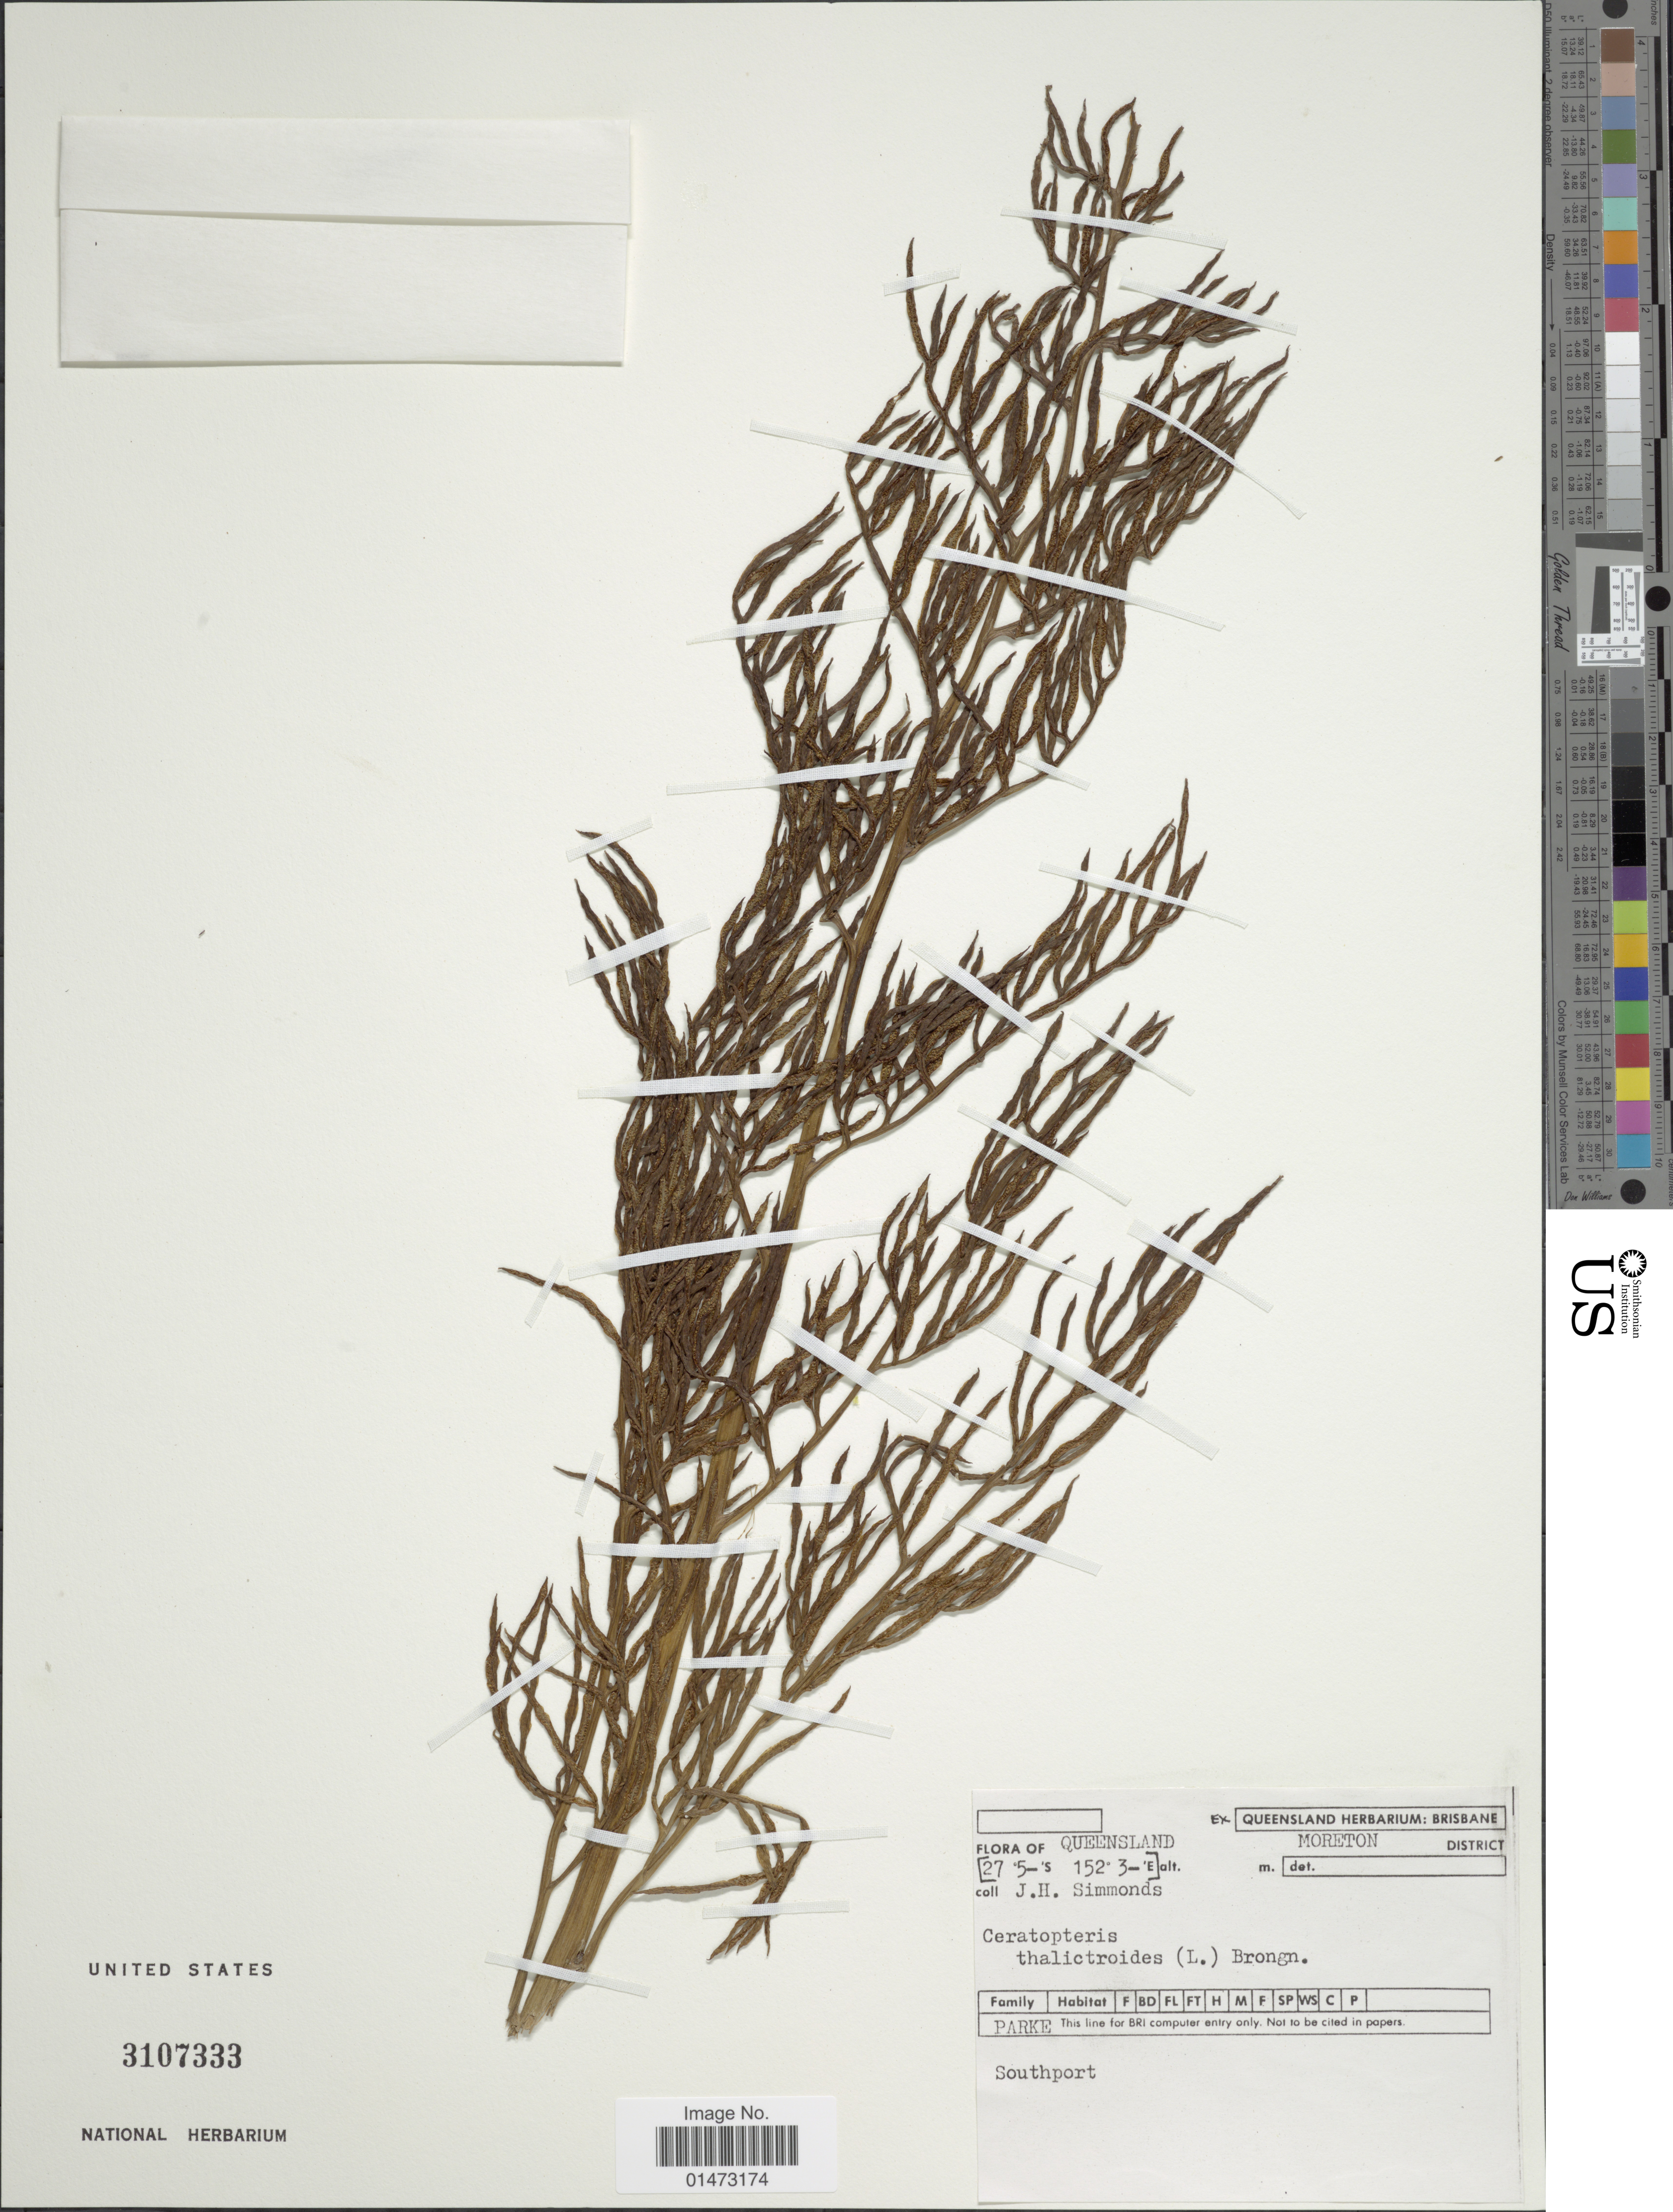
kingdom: Plantae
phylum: Tracheophyta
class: Polypodiopsida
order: Polypodiales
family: Pteridaceae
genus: Ceratopteris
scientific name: Ceratopteris thalictroides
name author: (L.) Brongn.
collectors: J. Simmonds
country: Australia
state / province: Queensland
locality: Moreton District, Southport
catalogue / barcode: US 3107333